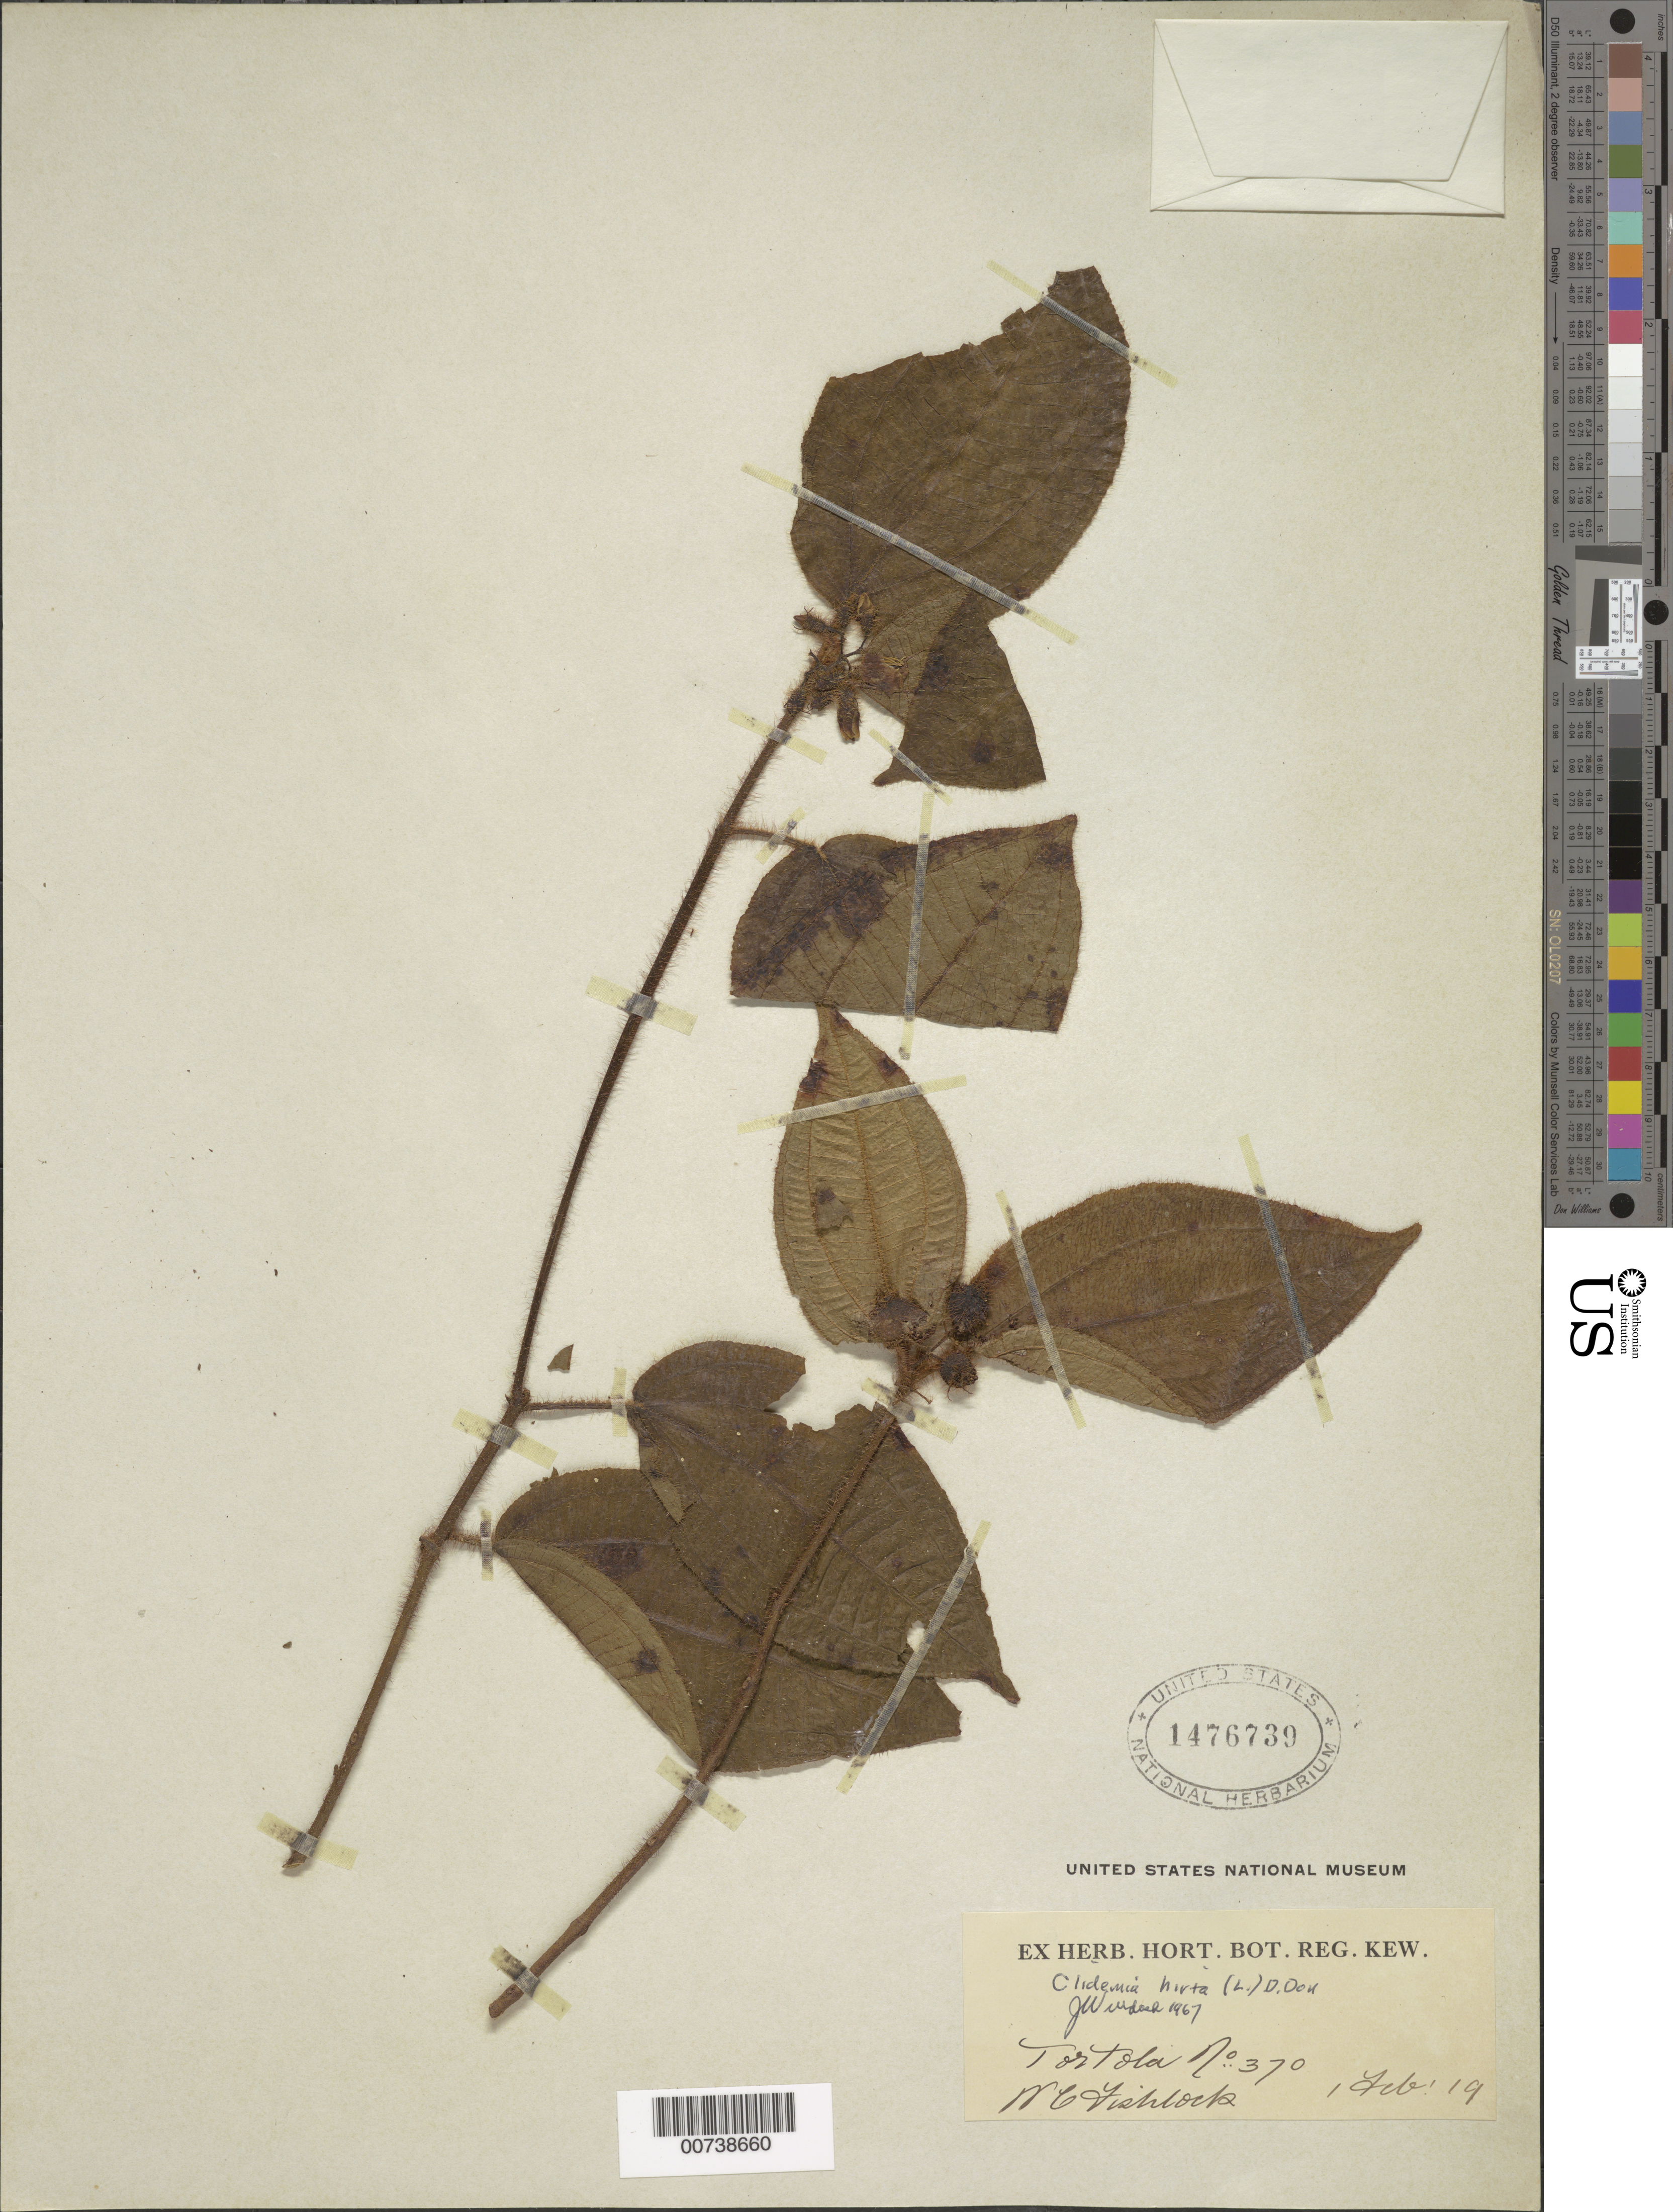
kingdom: Plantae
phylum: Tracheophyta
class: Magnoliopsida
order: Myrtales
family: Melastomataceae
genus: Clidemia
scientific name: Clidemia hirta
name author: (L.) D. Don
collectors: W. Fishlock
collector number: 370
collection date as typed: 01 Feb 1919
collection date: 1919-02-01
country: British Virgin Islands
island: Tortola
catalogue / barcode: US 1476739